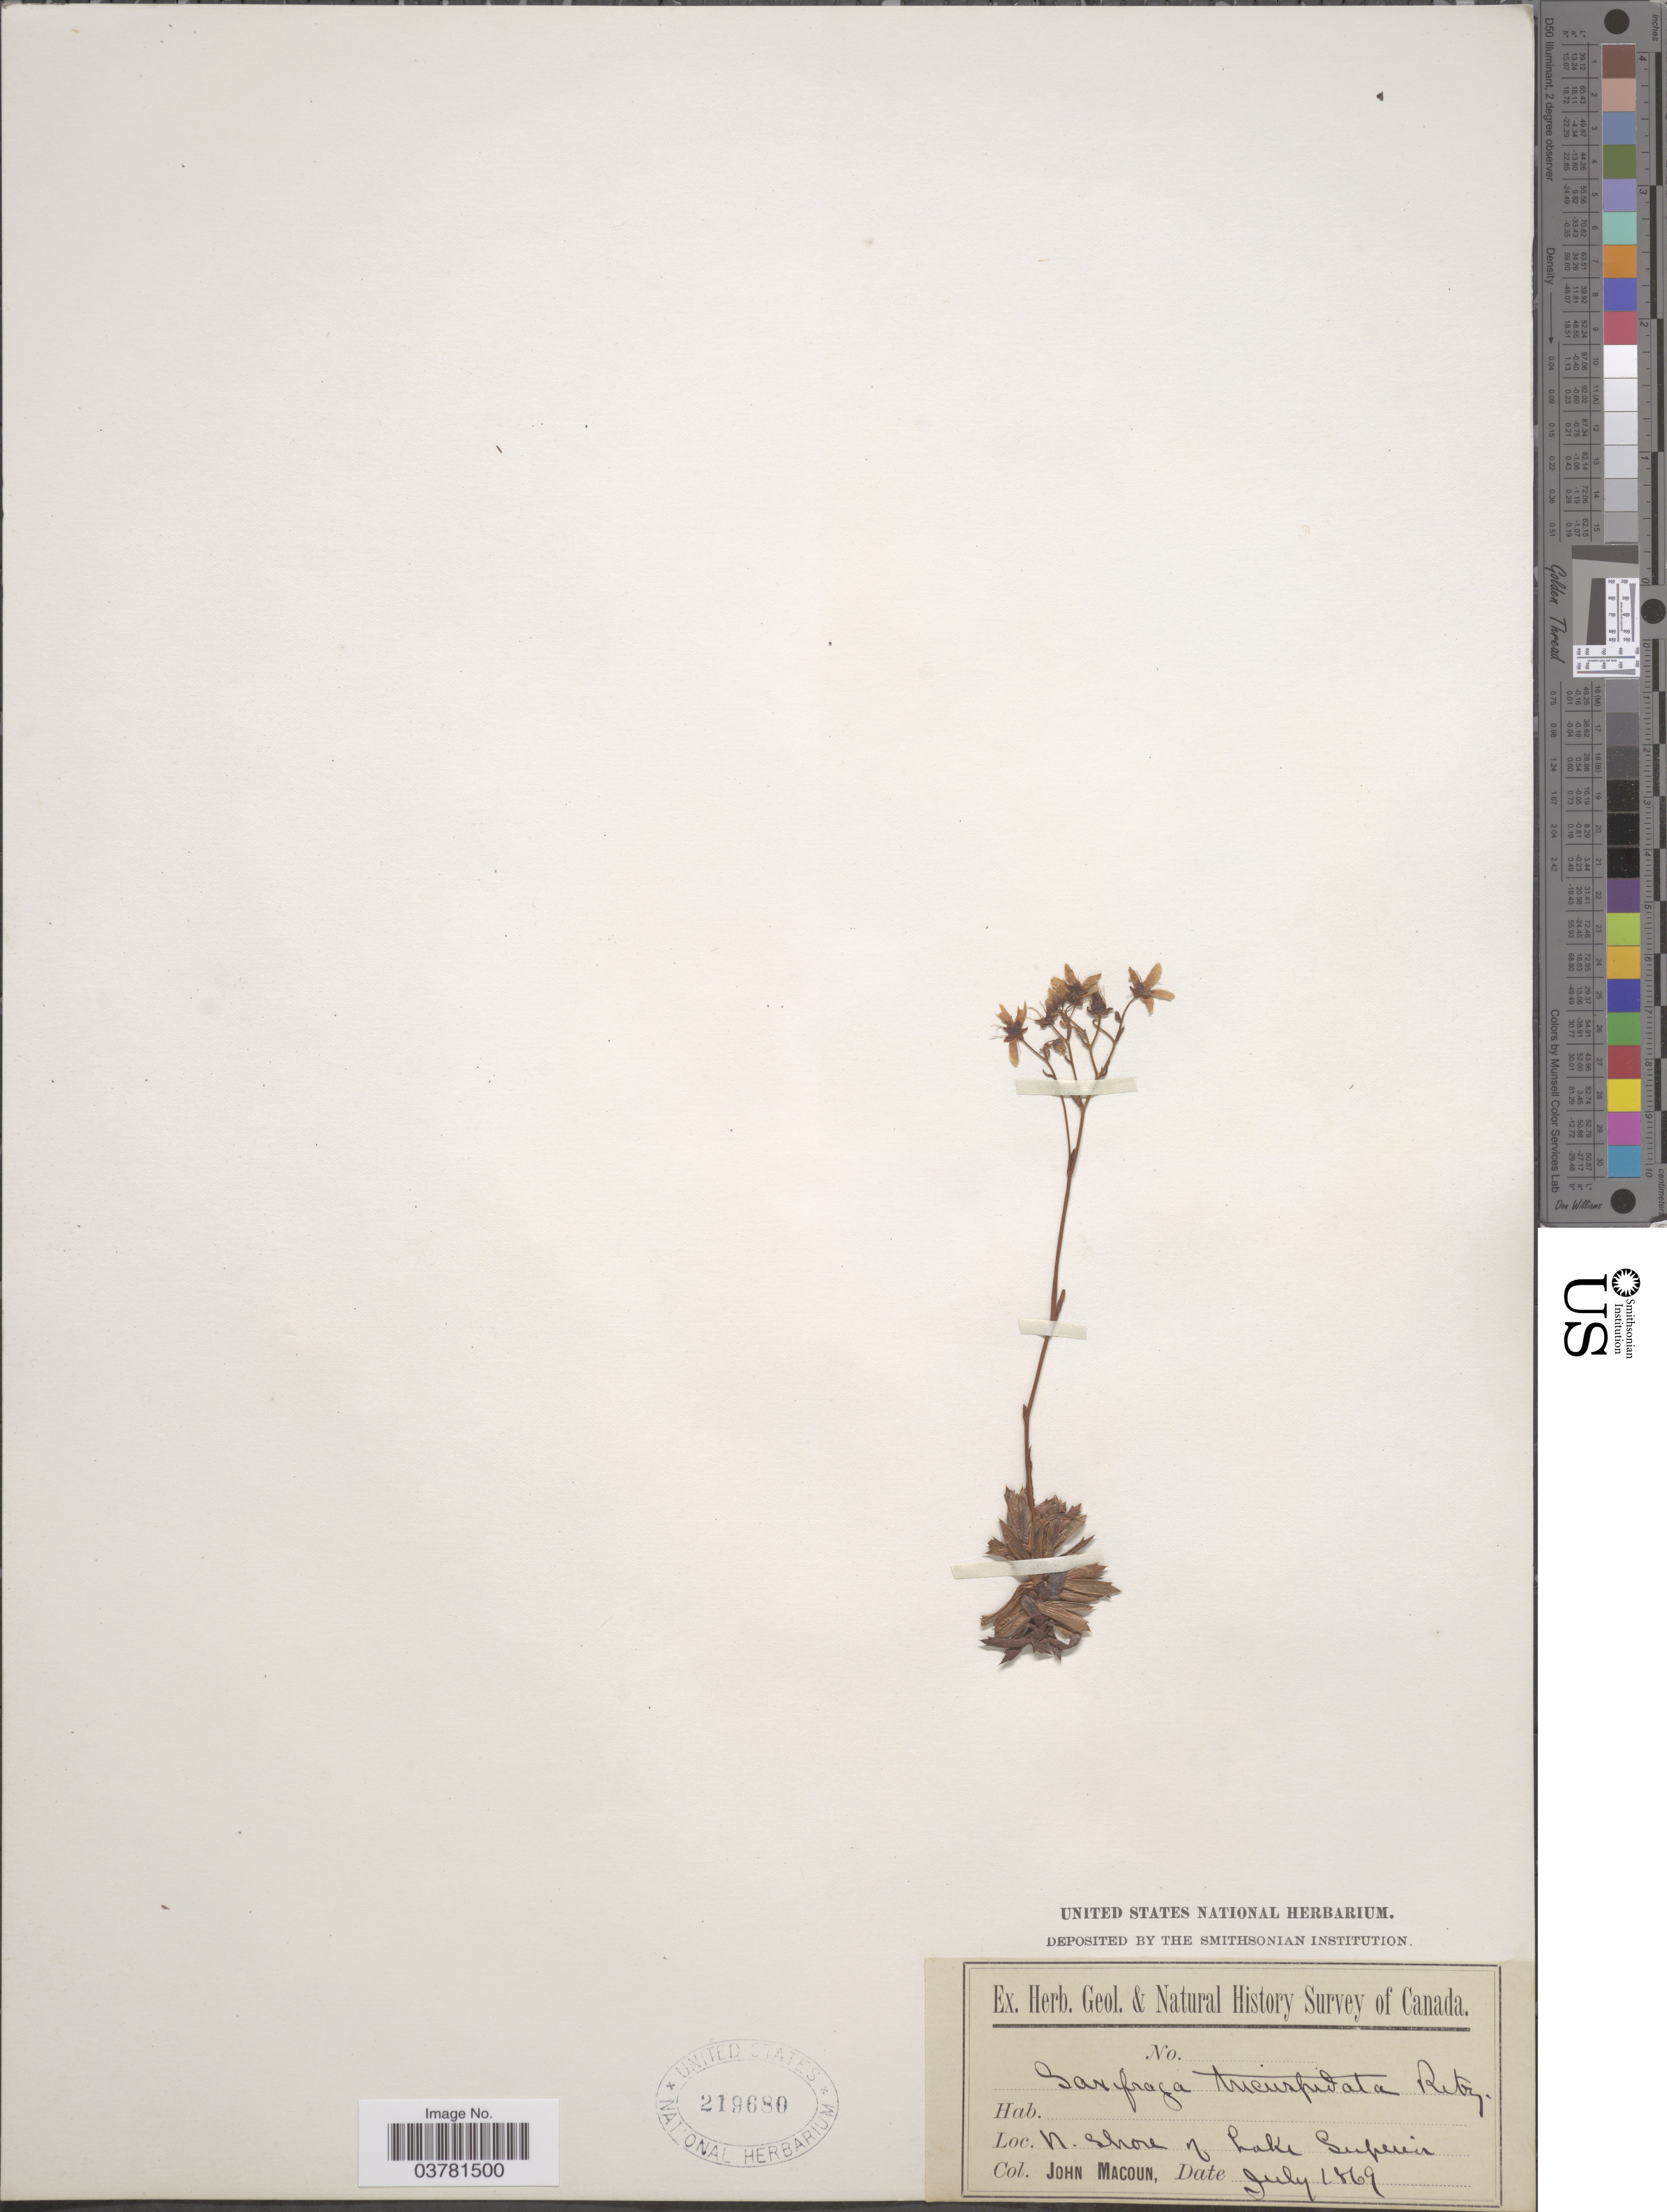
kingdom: Plantae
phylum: Tracheophyta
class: Magnoliopsida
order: Saxifragales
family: Saxifragaceae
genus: Saxifraga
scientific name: Saxifraga tricuspidata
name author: Rottb.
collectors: J. Macoun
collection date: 1869-07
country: Canada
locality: Geol. & Natural History Survey of Canada. N. shore of Lake Superior.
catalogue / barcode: US 219680